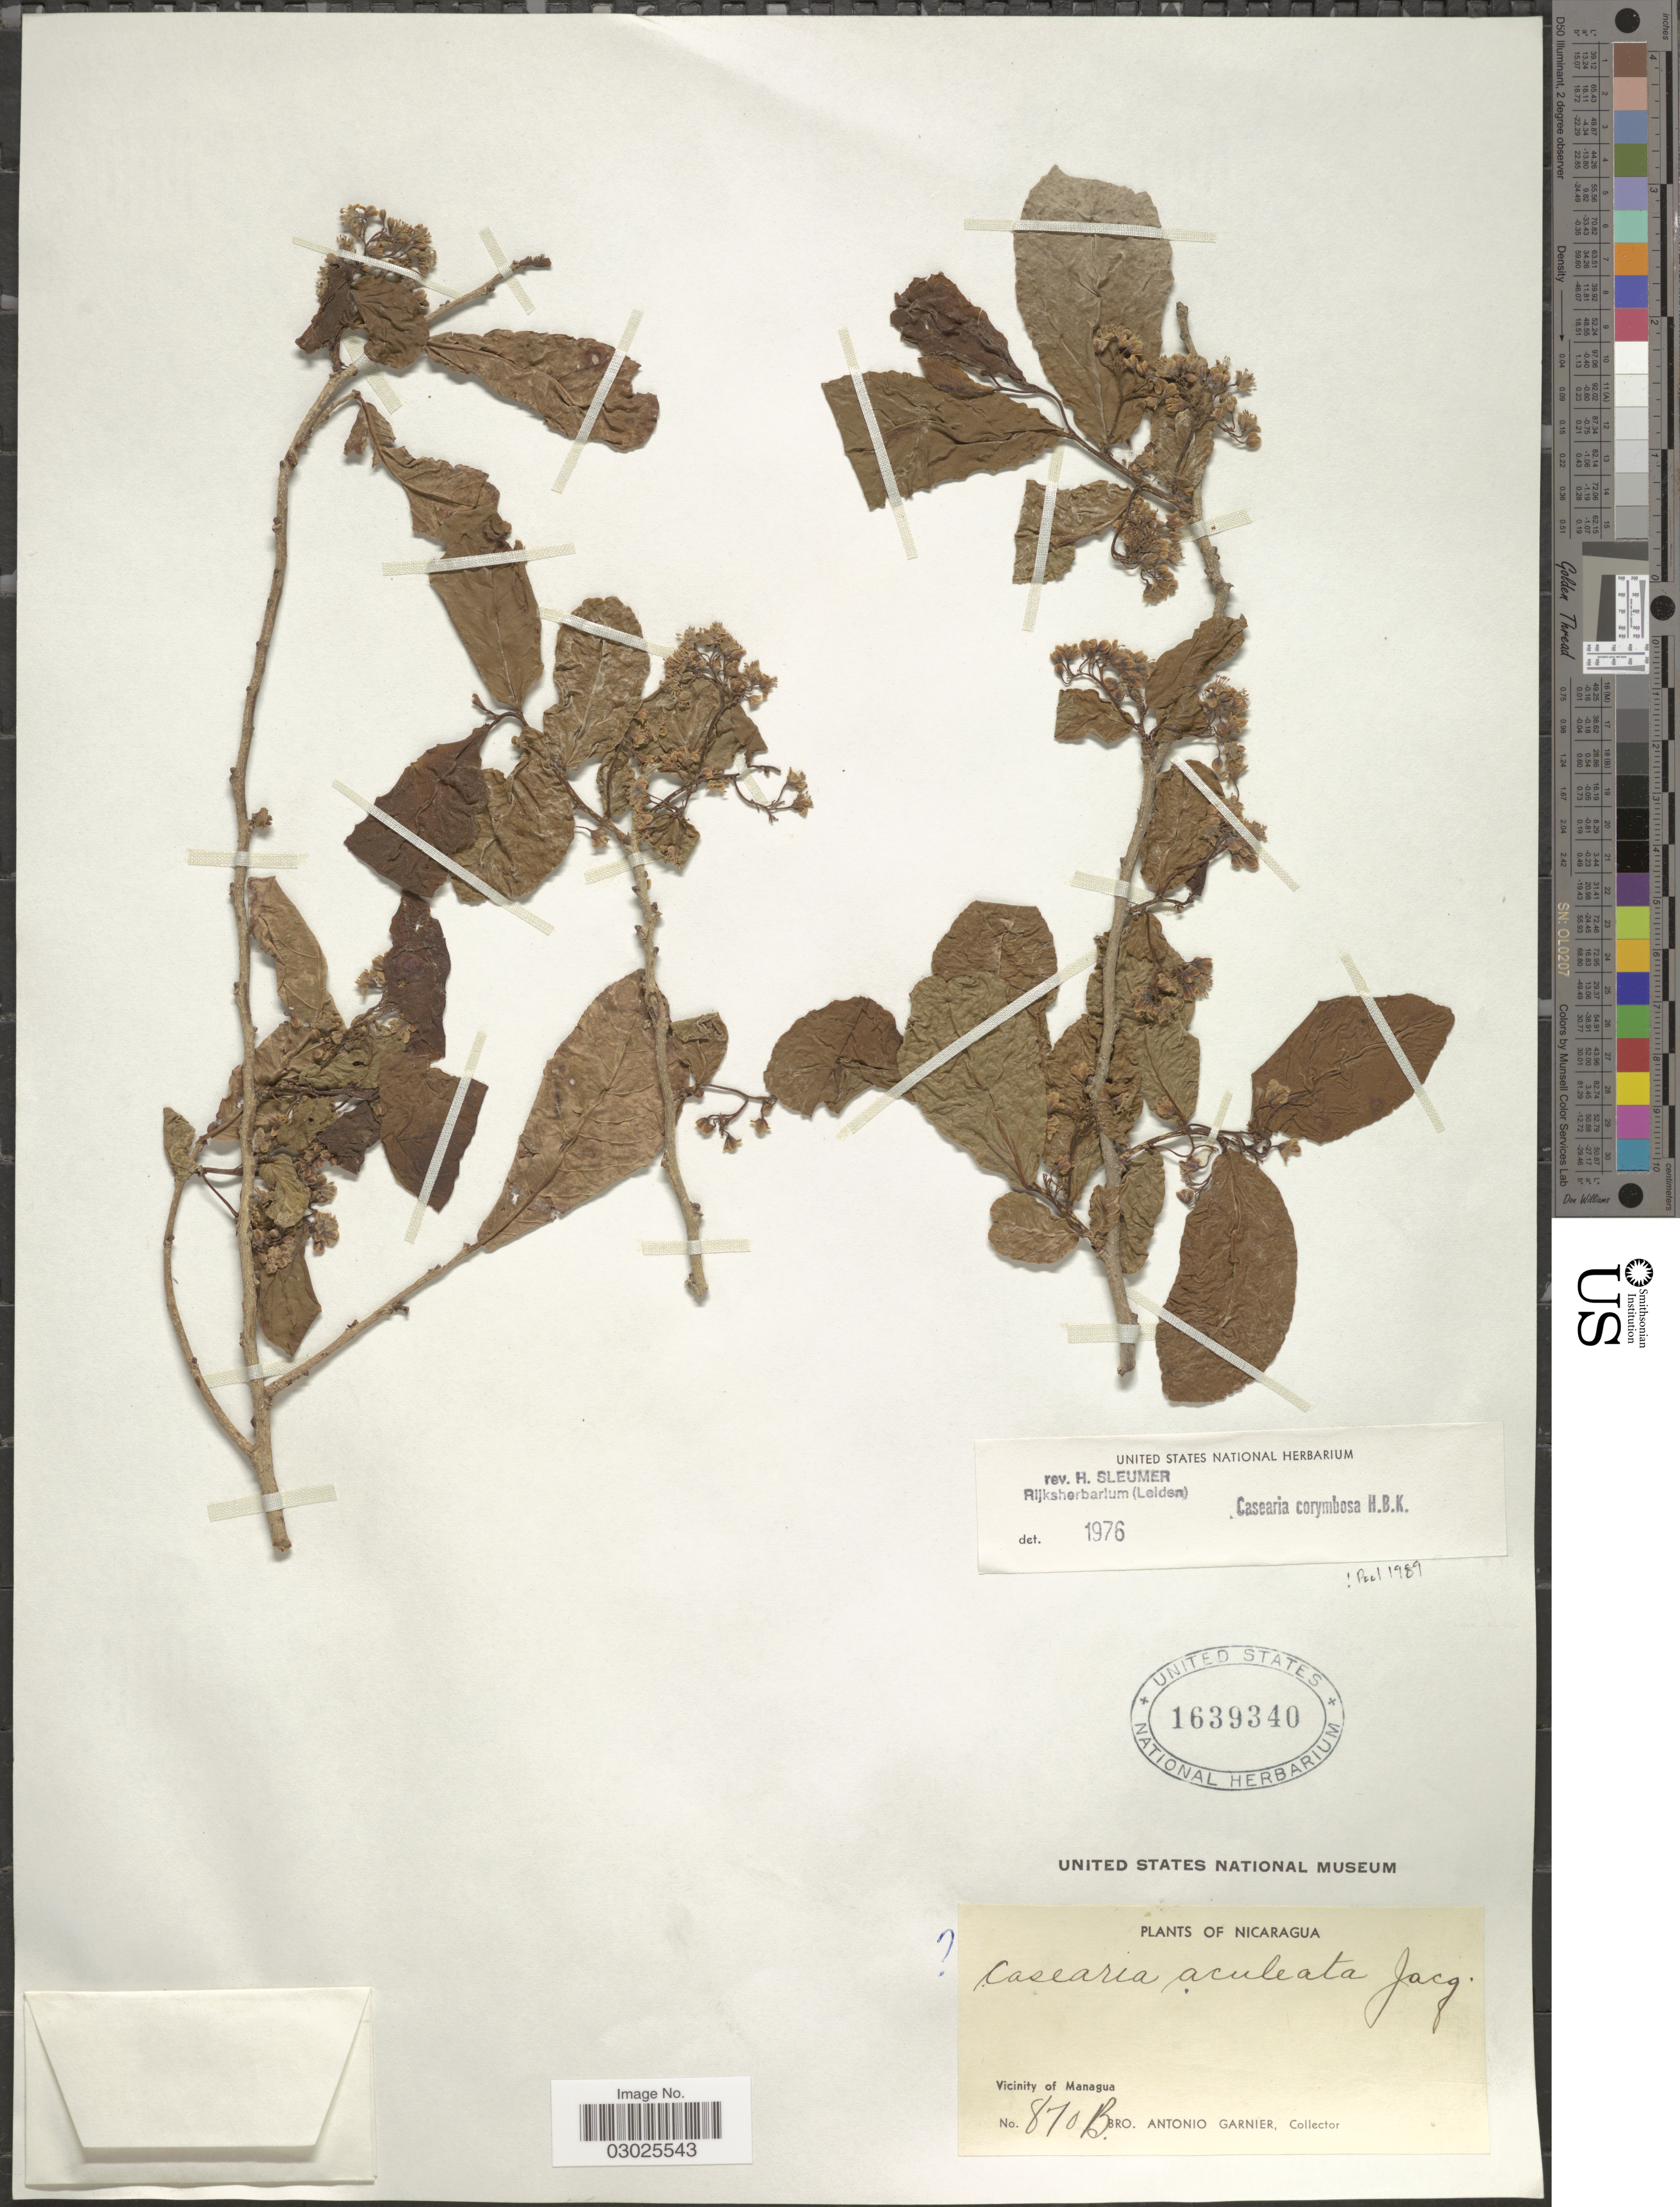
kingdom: Plantae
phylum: Tracheophyta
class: Magnoliopsida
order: Malpighiales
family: Salicaceae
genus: Casearia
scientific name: Casearia corymbosa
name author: Kunth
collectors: Bro. A. Garnier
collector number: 870B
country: Nicaragua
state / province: Managua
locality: Vicinity of Managua.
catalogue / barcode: US 1639340